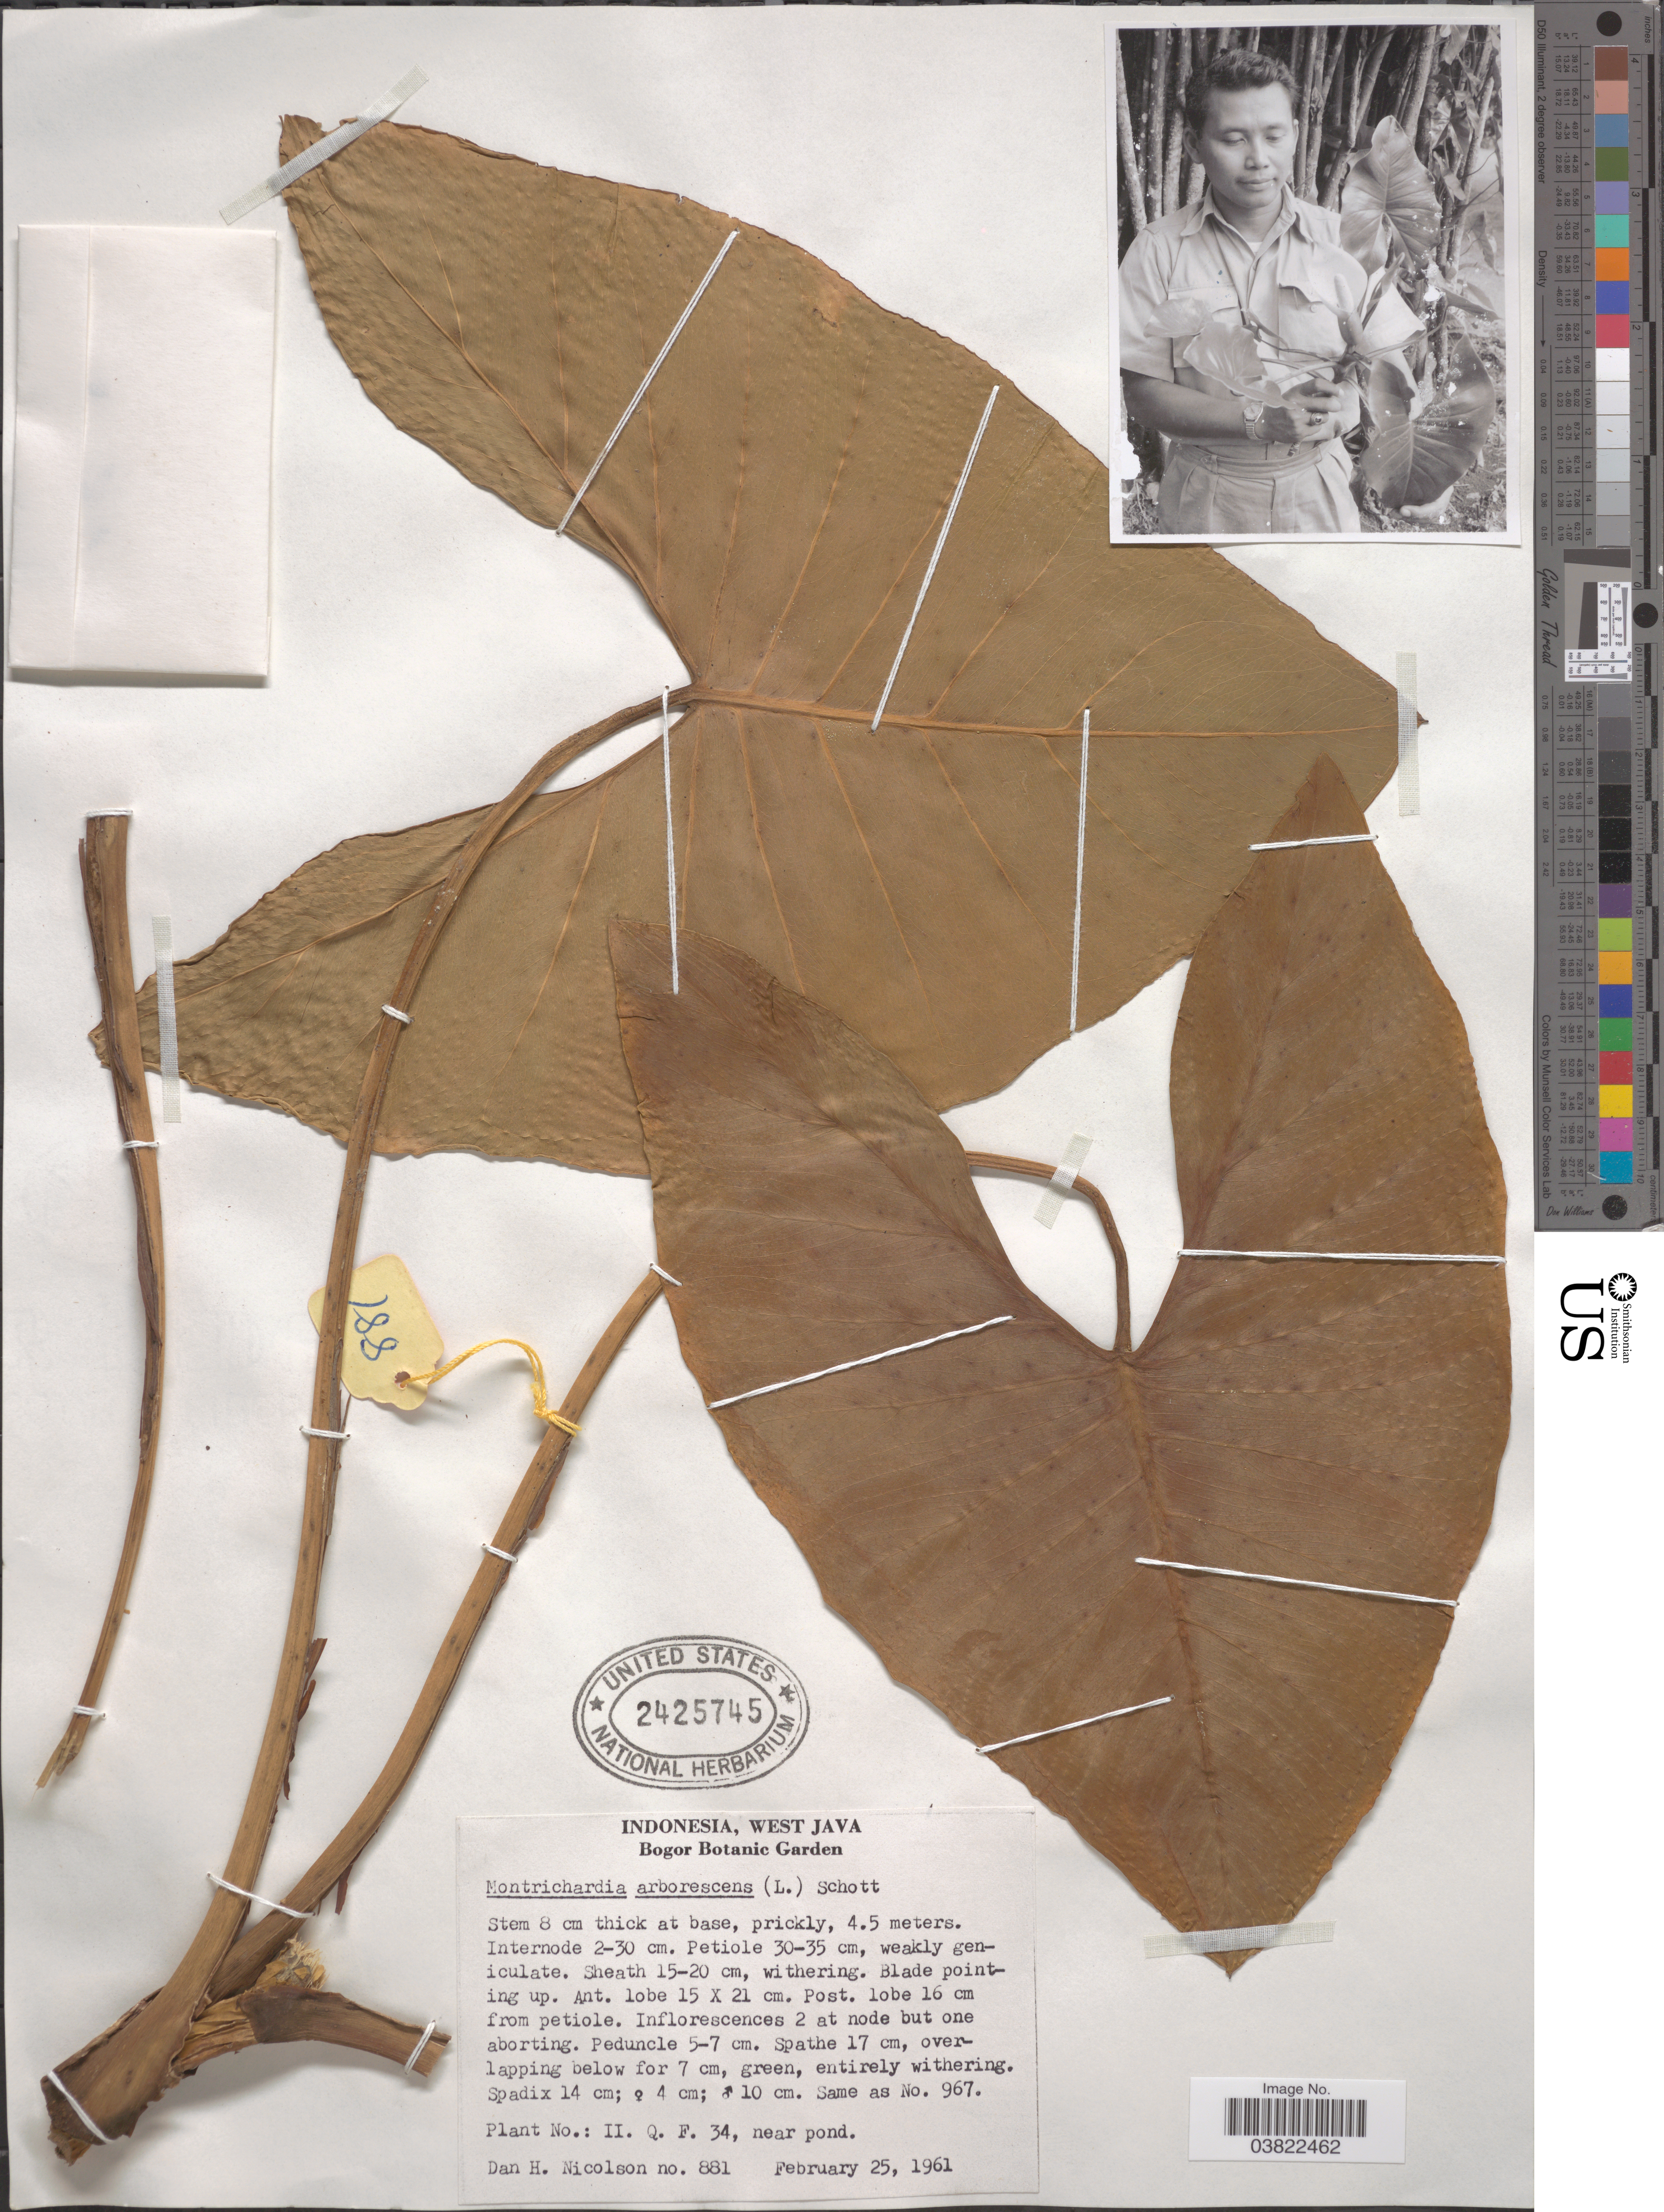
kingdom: Plantae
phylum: Tracheophyta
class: Liliopsida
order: Alismatales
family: Araceae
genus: Montrichardia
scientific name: Montrichardia arborea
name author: (Kunth) Schott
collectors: D. H. Nicolson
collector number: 881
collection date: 1961-02-25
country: Indonesia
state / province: Java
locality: West Java. Bogor Botanic Garden. Near pond.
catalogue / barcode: US 2425745